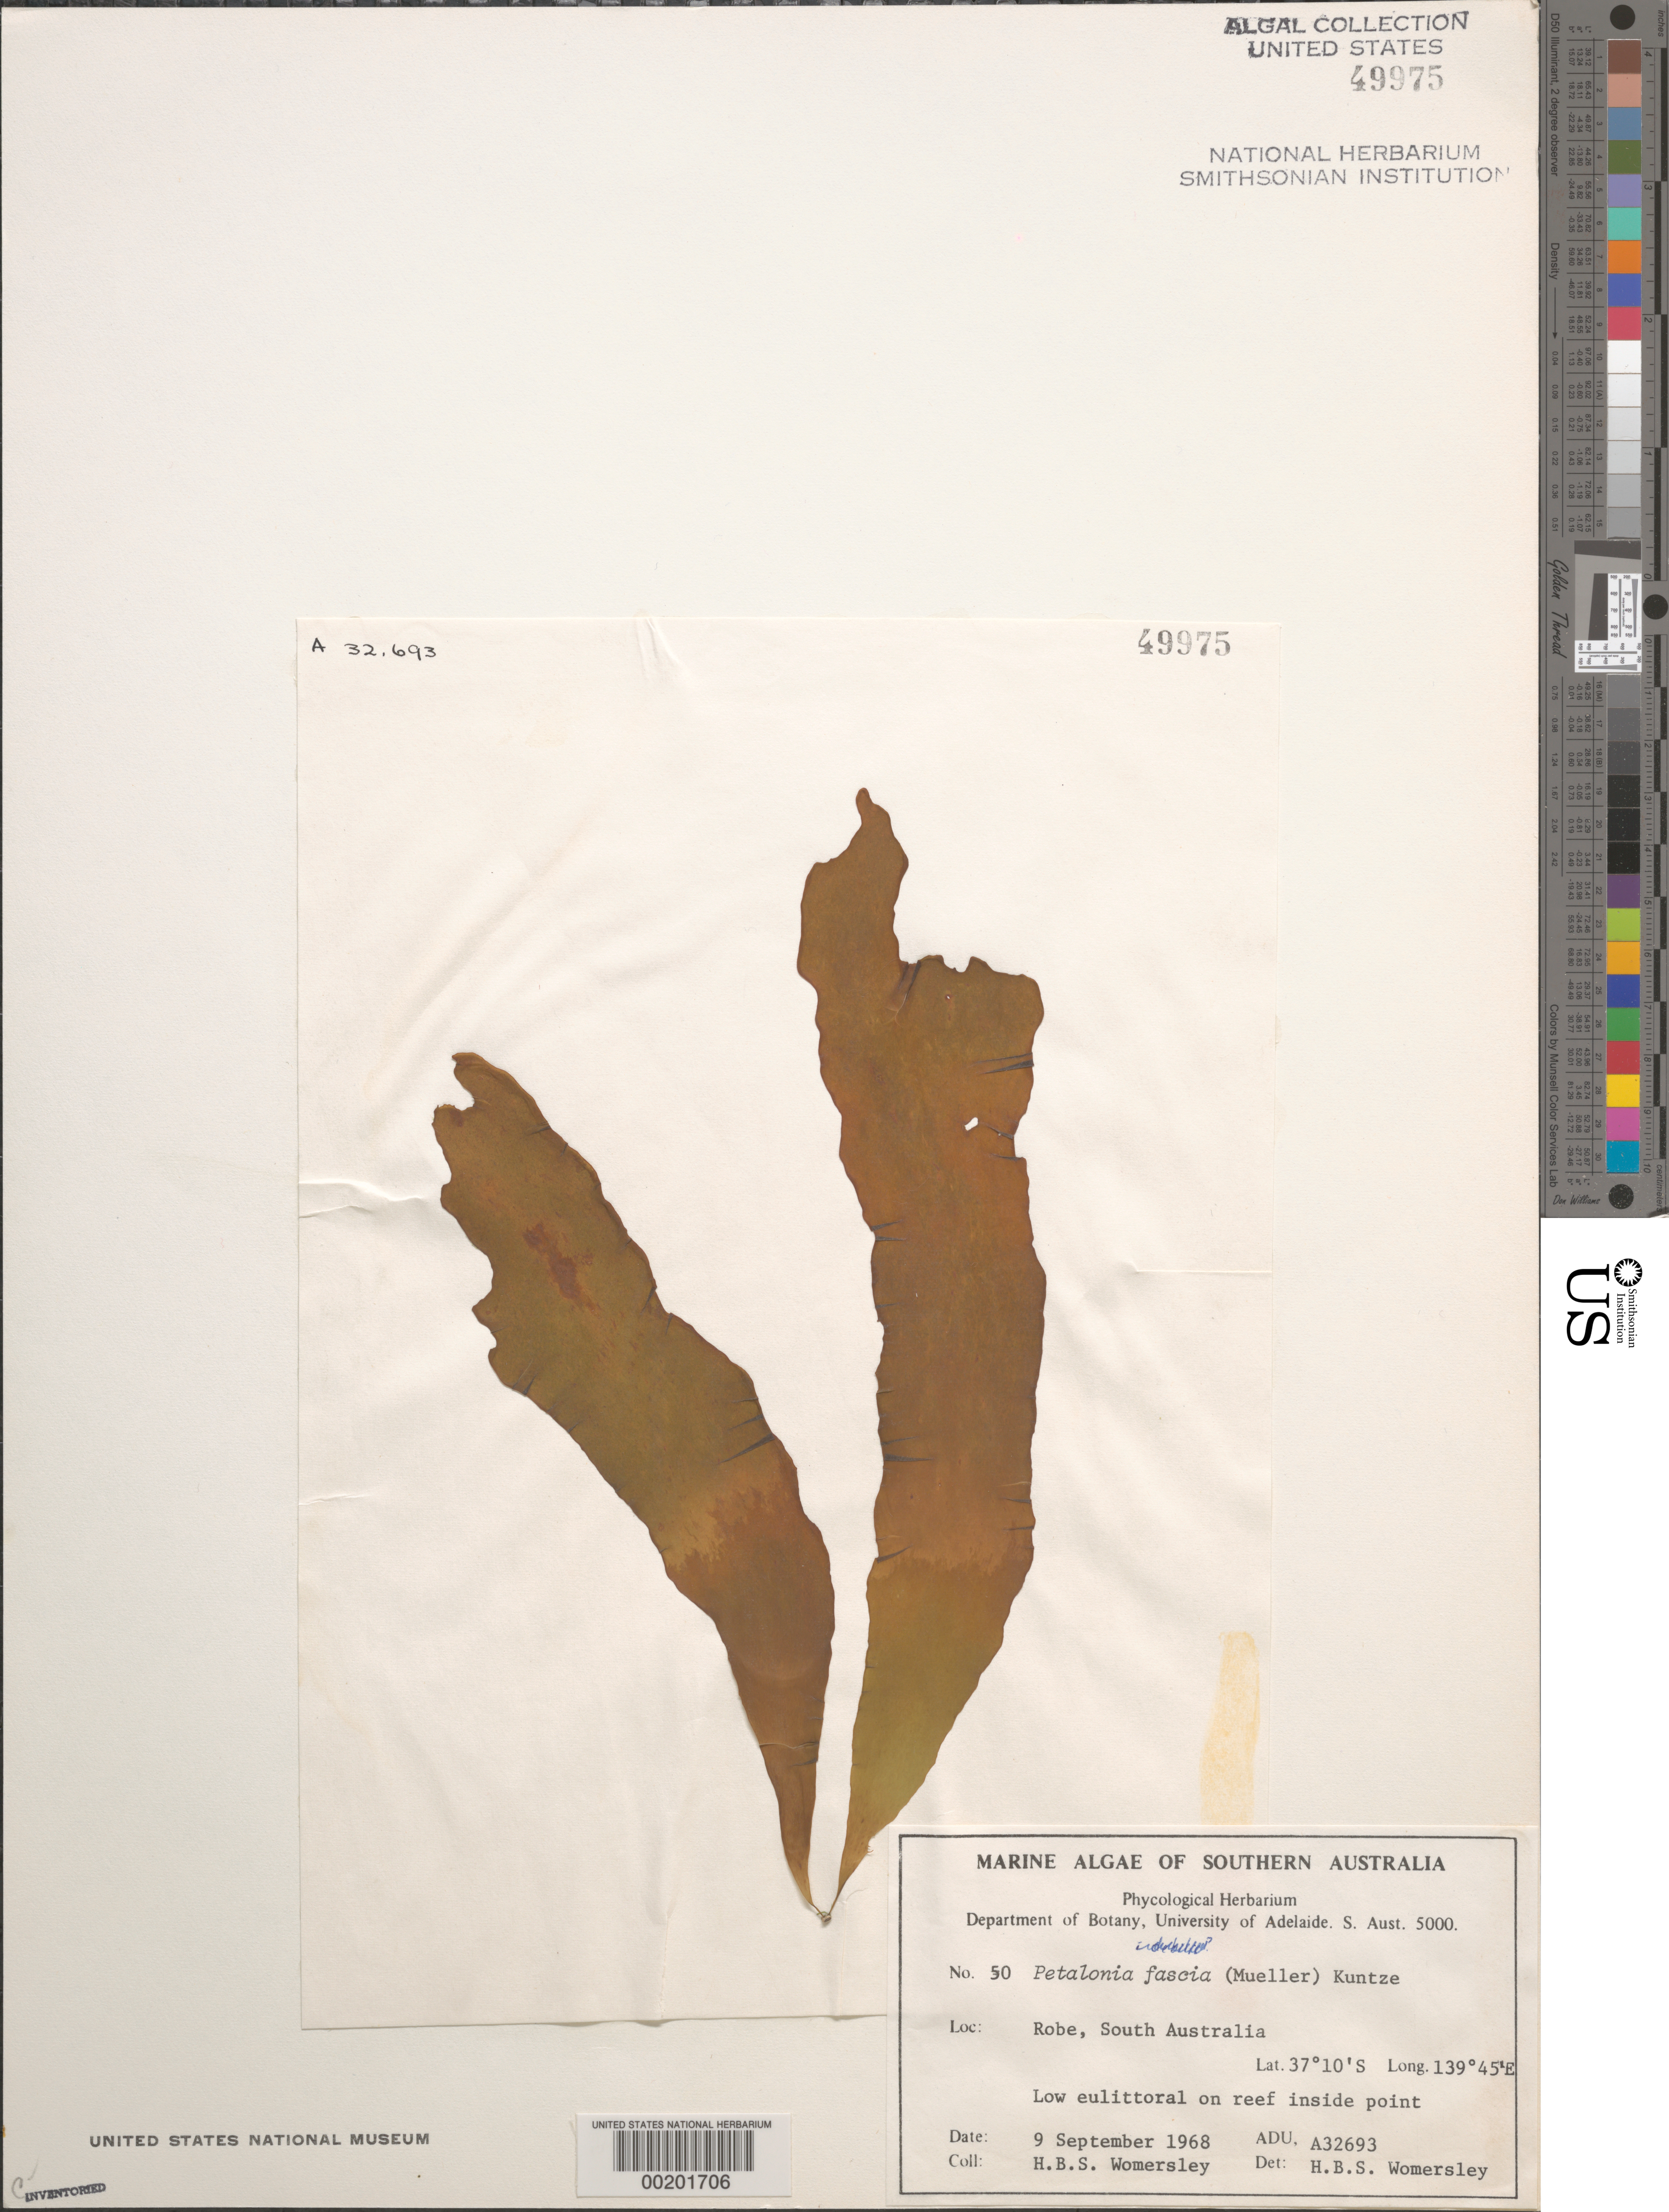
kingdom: Chromista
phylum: Ochrophyta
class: Phaeophyceae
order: Scytosiphonales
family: Scytosiphonaceae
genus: Petalonia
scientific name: Petalonia fascia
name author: (O.F. Müller) Kuntze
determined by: Womersley, H. B. S.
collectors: H. B. S. Womersley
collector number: ADU A32693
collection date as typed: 09 Sep 1968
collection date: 1968-09-09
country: Australia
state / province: South Australia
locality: Robe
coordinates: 37 10' S, 139 45' E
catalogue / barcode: US 49975